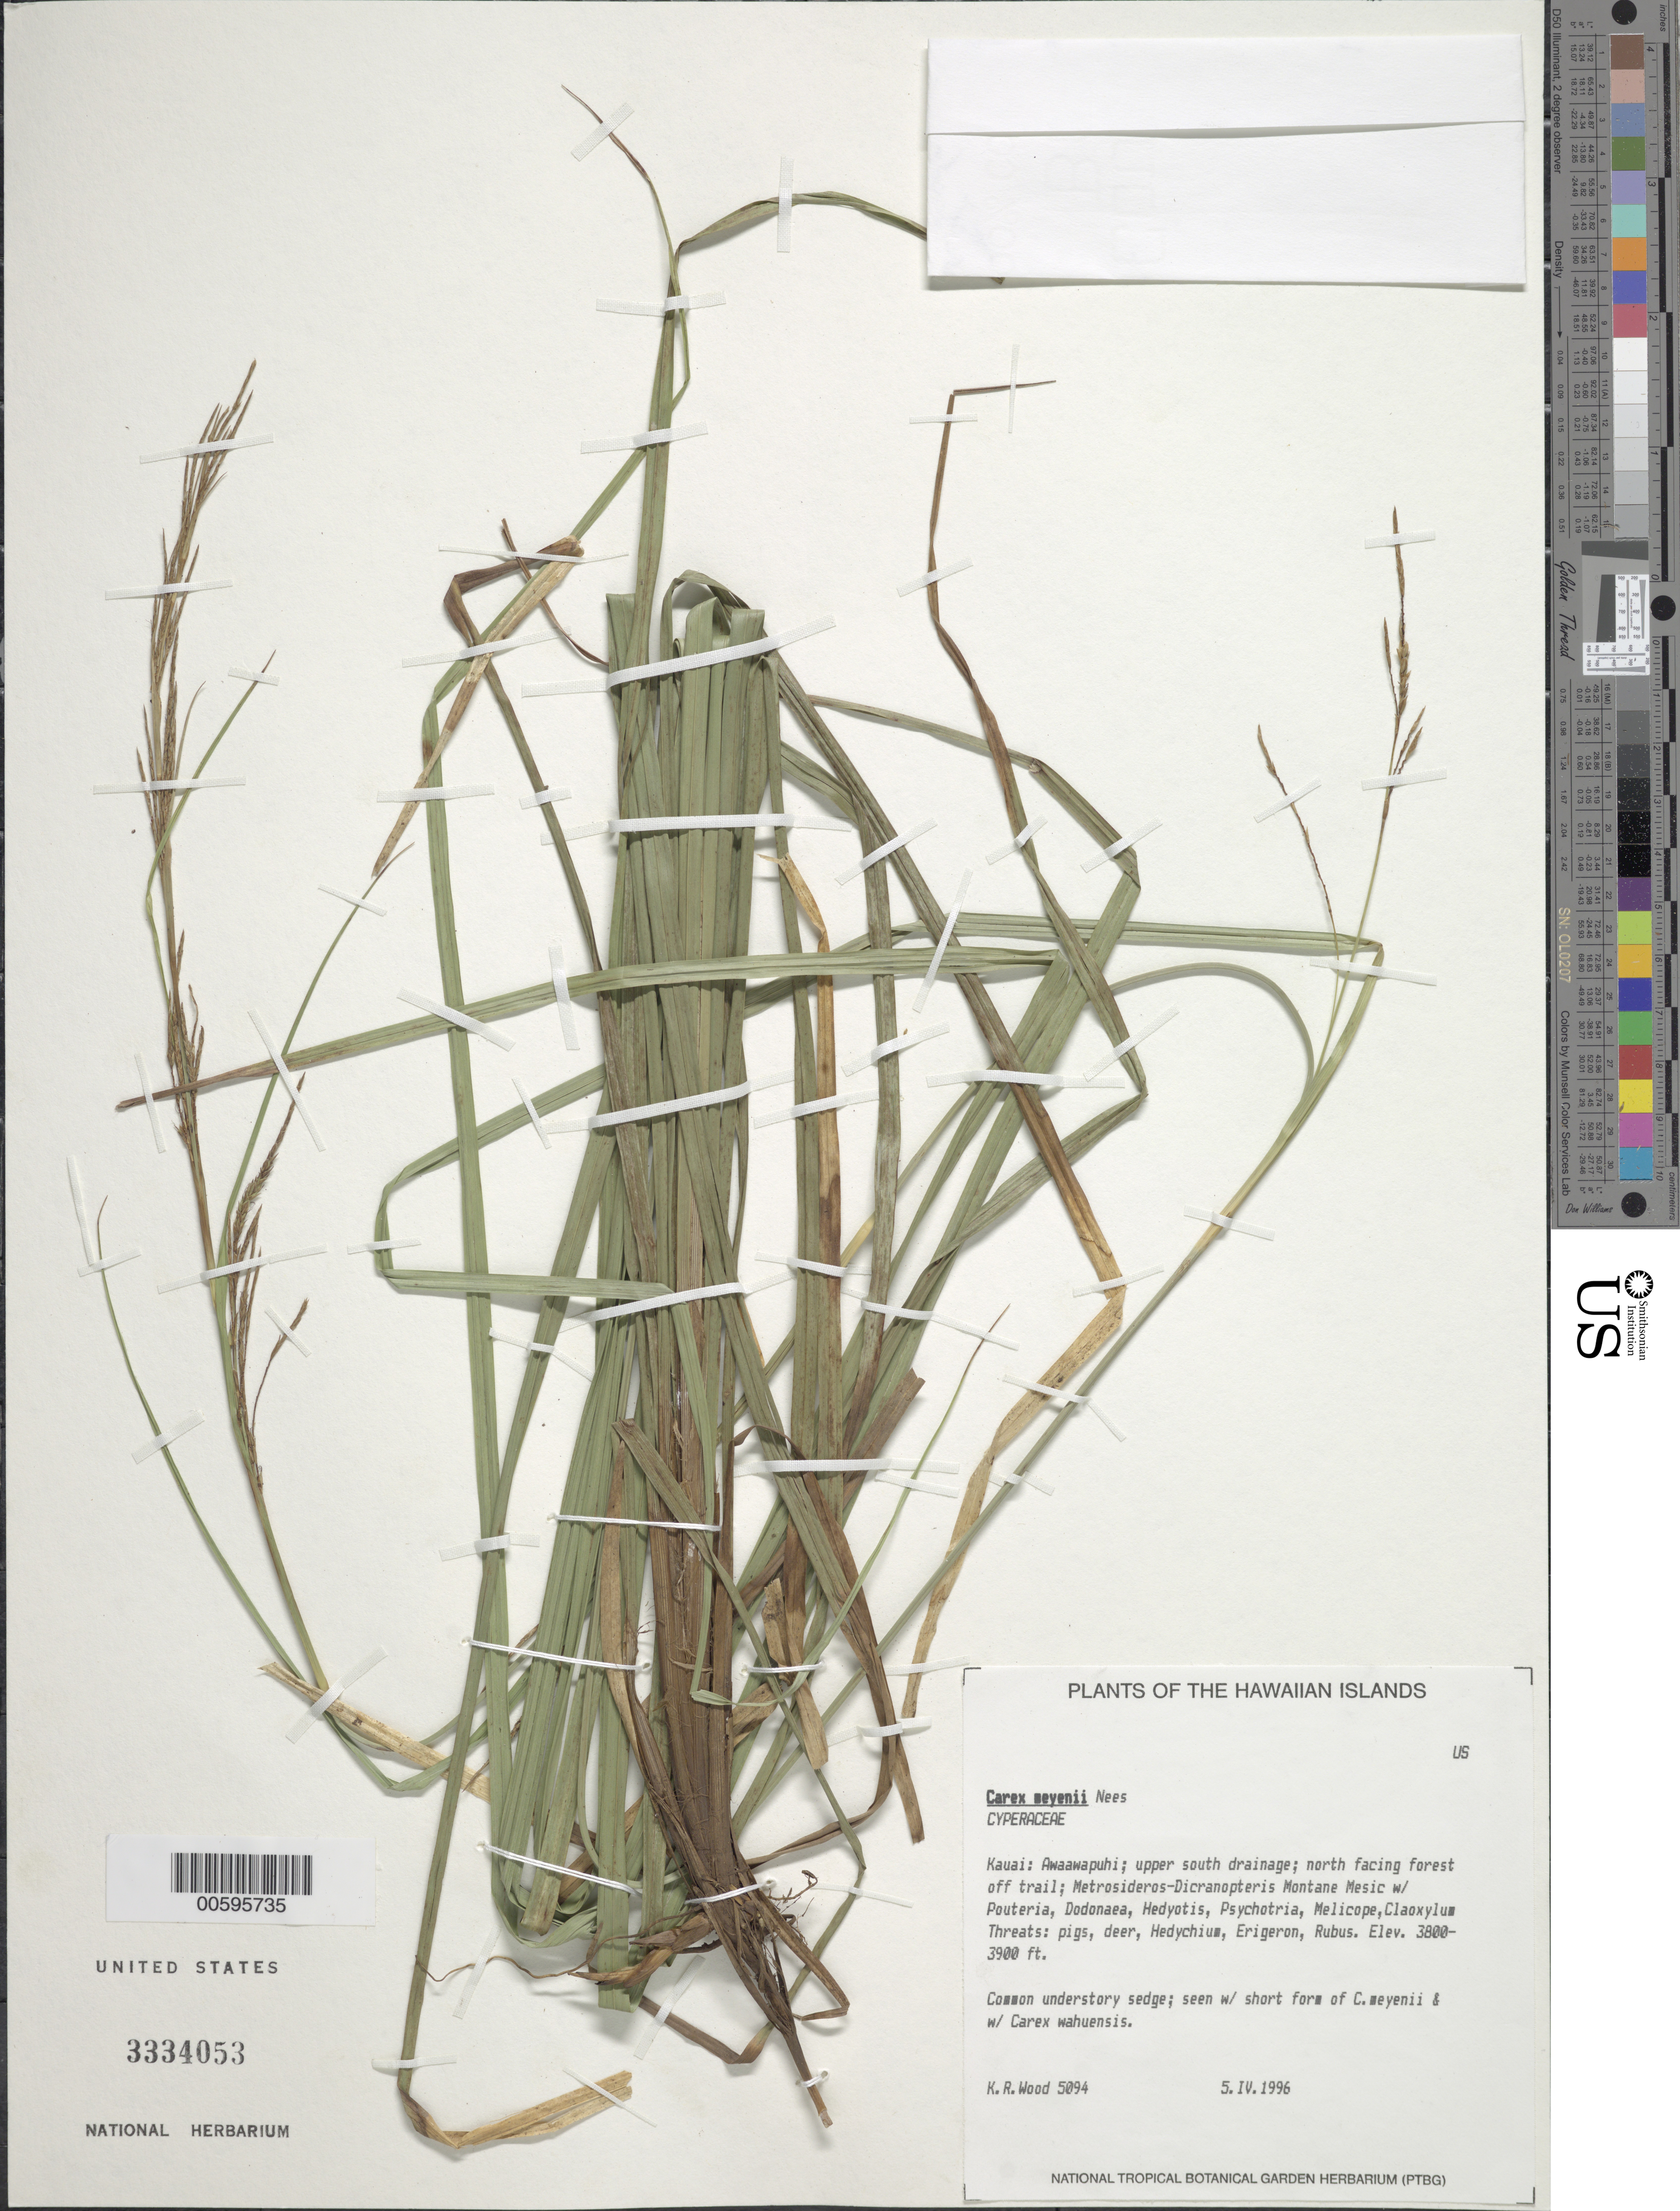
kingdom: Plantae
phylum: Tracheophyta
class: Liliopsida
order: Poales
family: Cyperaceae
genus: Carex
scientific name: Carex meyenii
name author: Nees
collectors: K. R. Wood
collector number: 5094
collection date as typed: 5 Apr 1996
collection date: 1996-04-05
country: United States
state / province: Hawaii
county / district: Kauai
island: Kaua'i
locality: Awaawapuhi; upper S drainage; N facing forest off trail.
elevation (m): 1158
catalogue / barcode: US 3334053